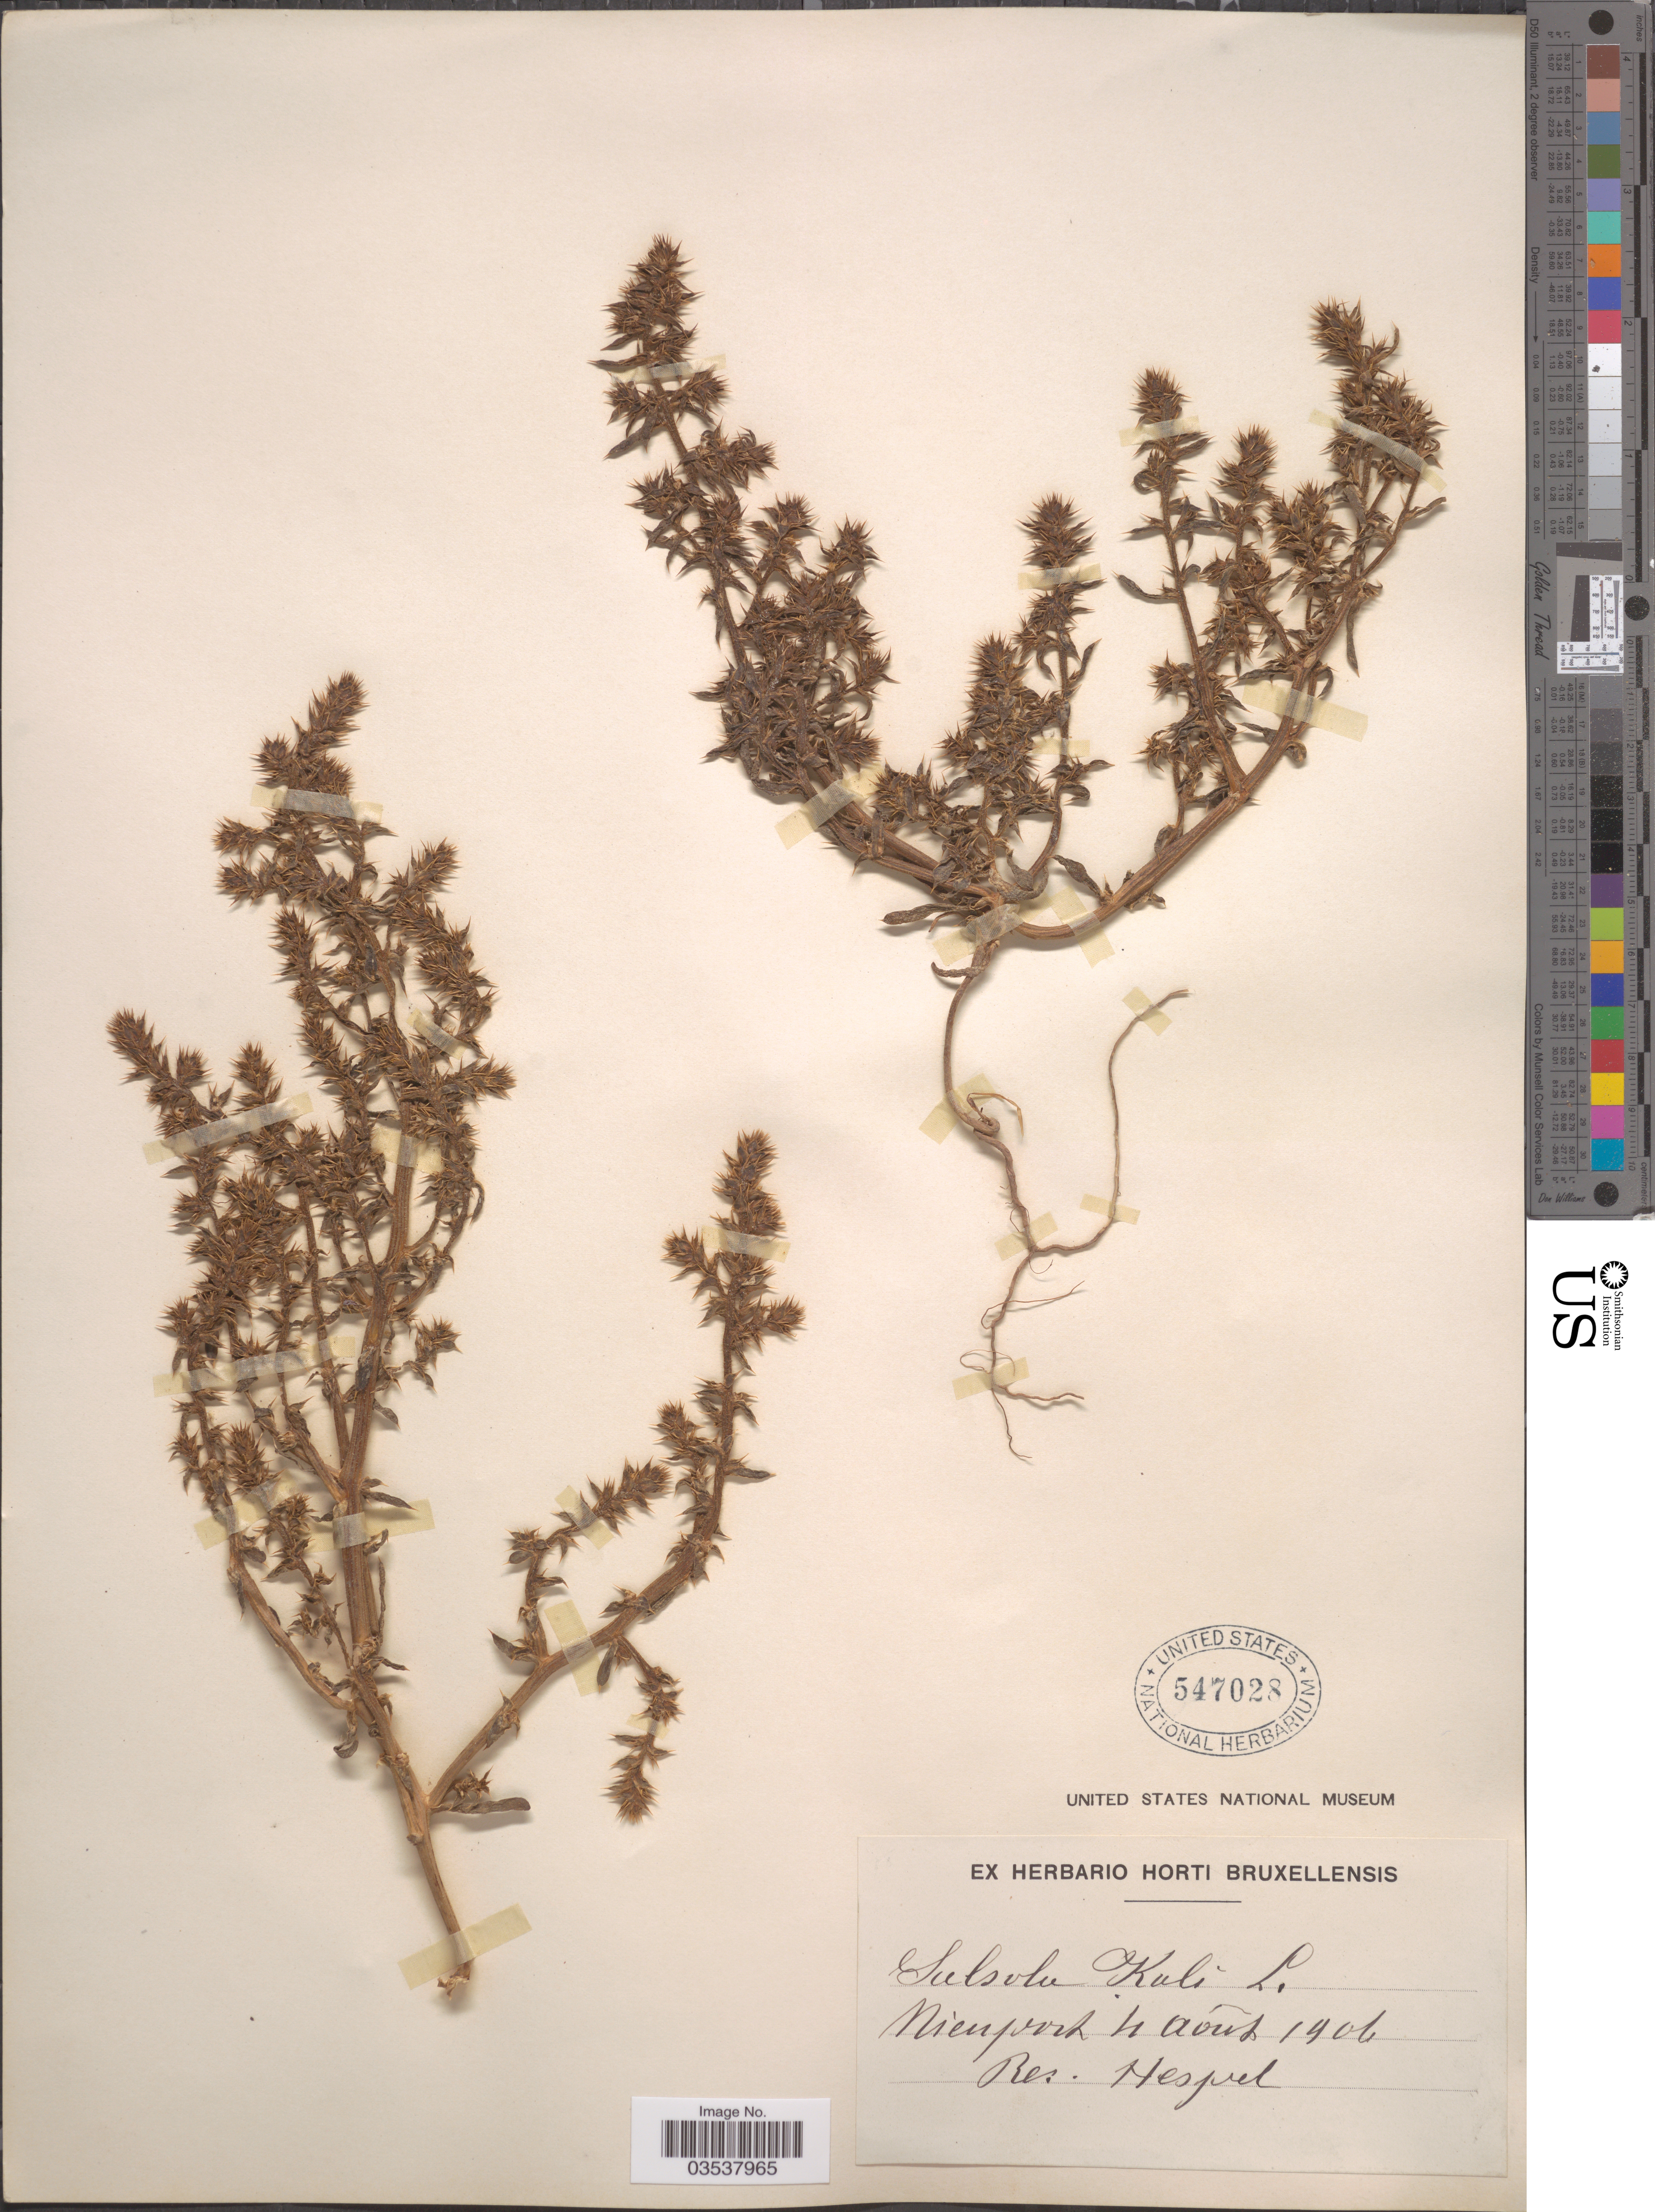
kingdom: Plantae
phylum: Tracheophyta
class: Magnoliopsida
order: Caryophyllales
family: Amaranthaceae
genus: Salsola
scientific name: Salsola kali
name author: L.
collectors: Hesprel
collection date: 1906-08-04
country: Belgium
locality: Nieuport.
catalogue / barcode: US 547028